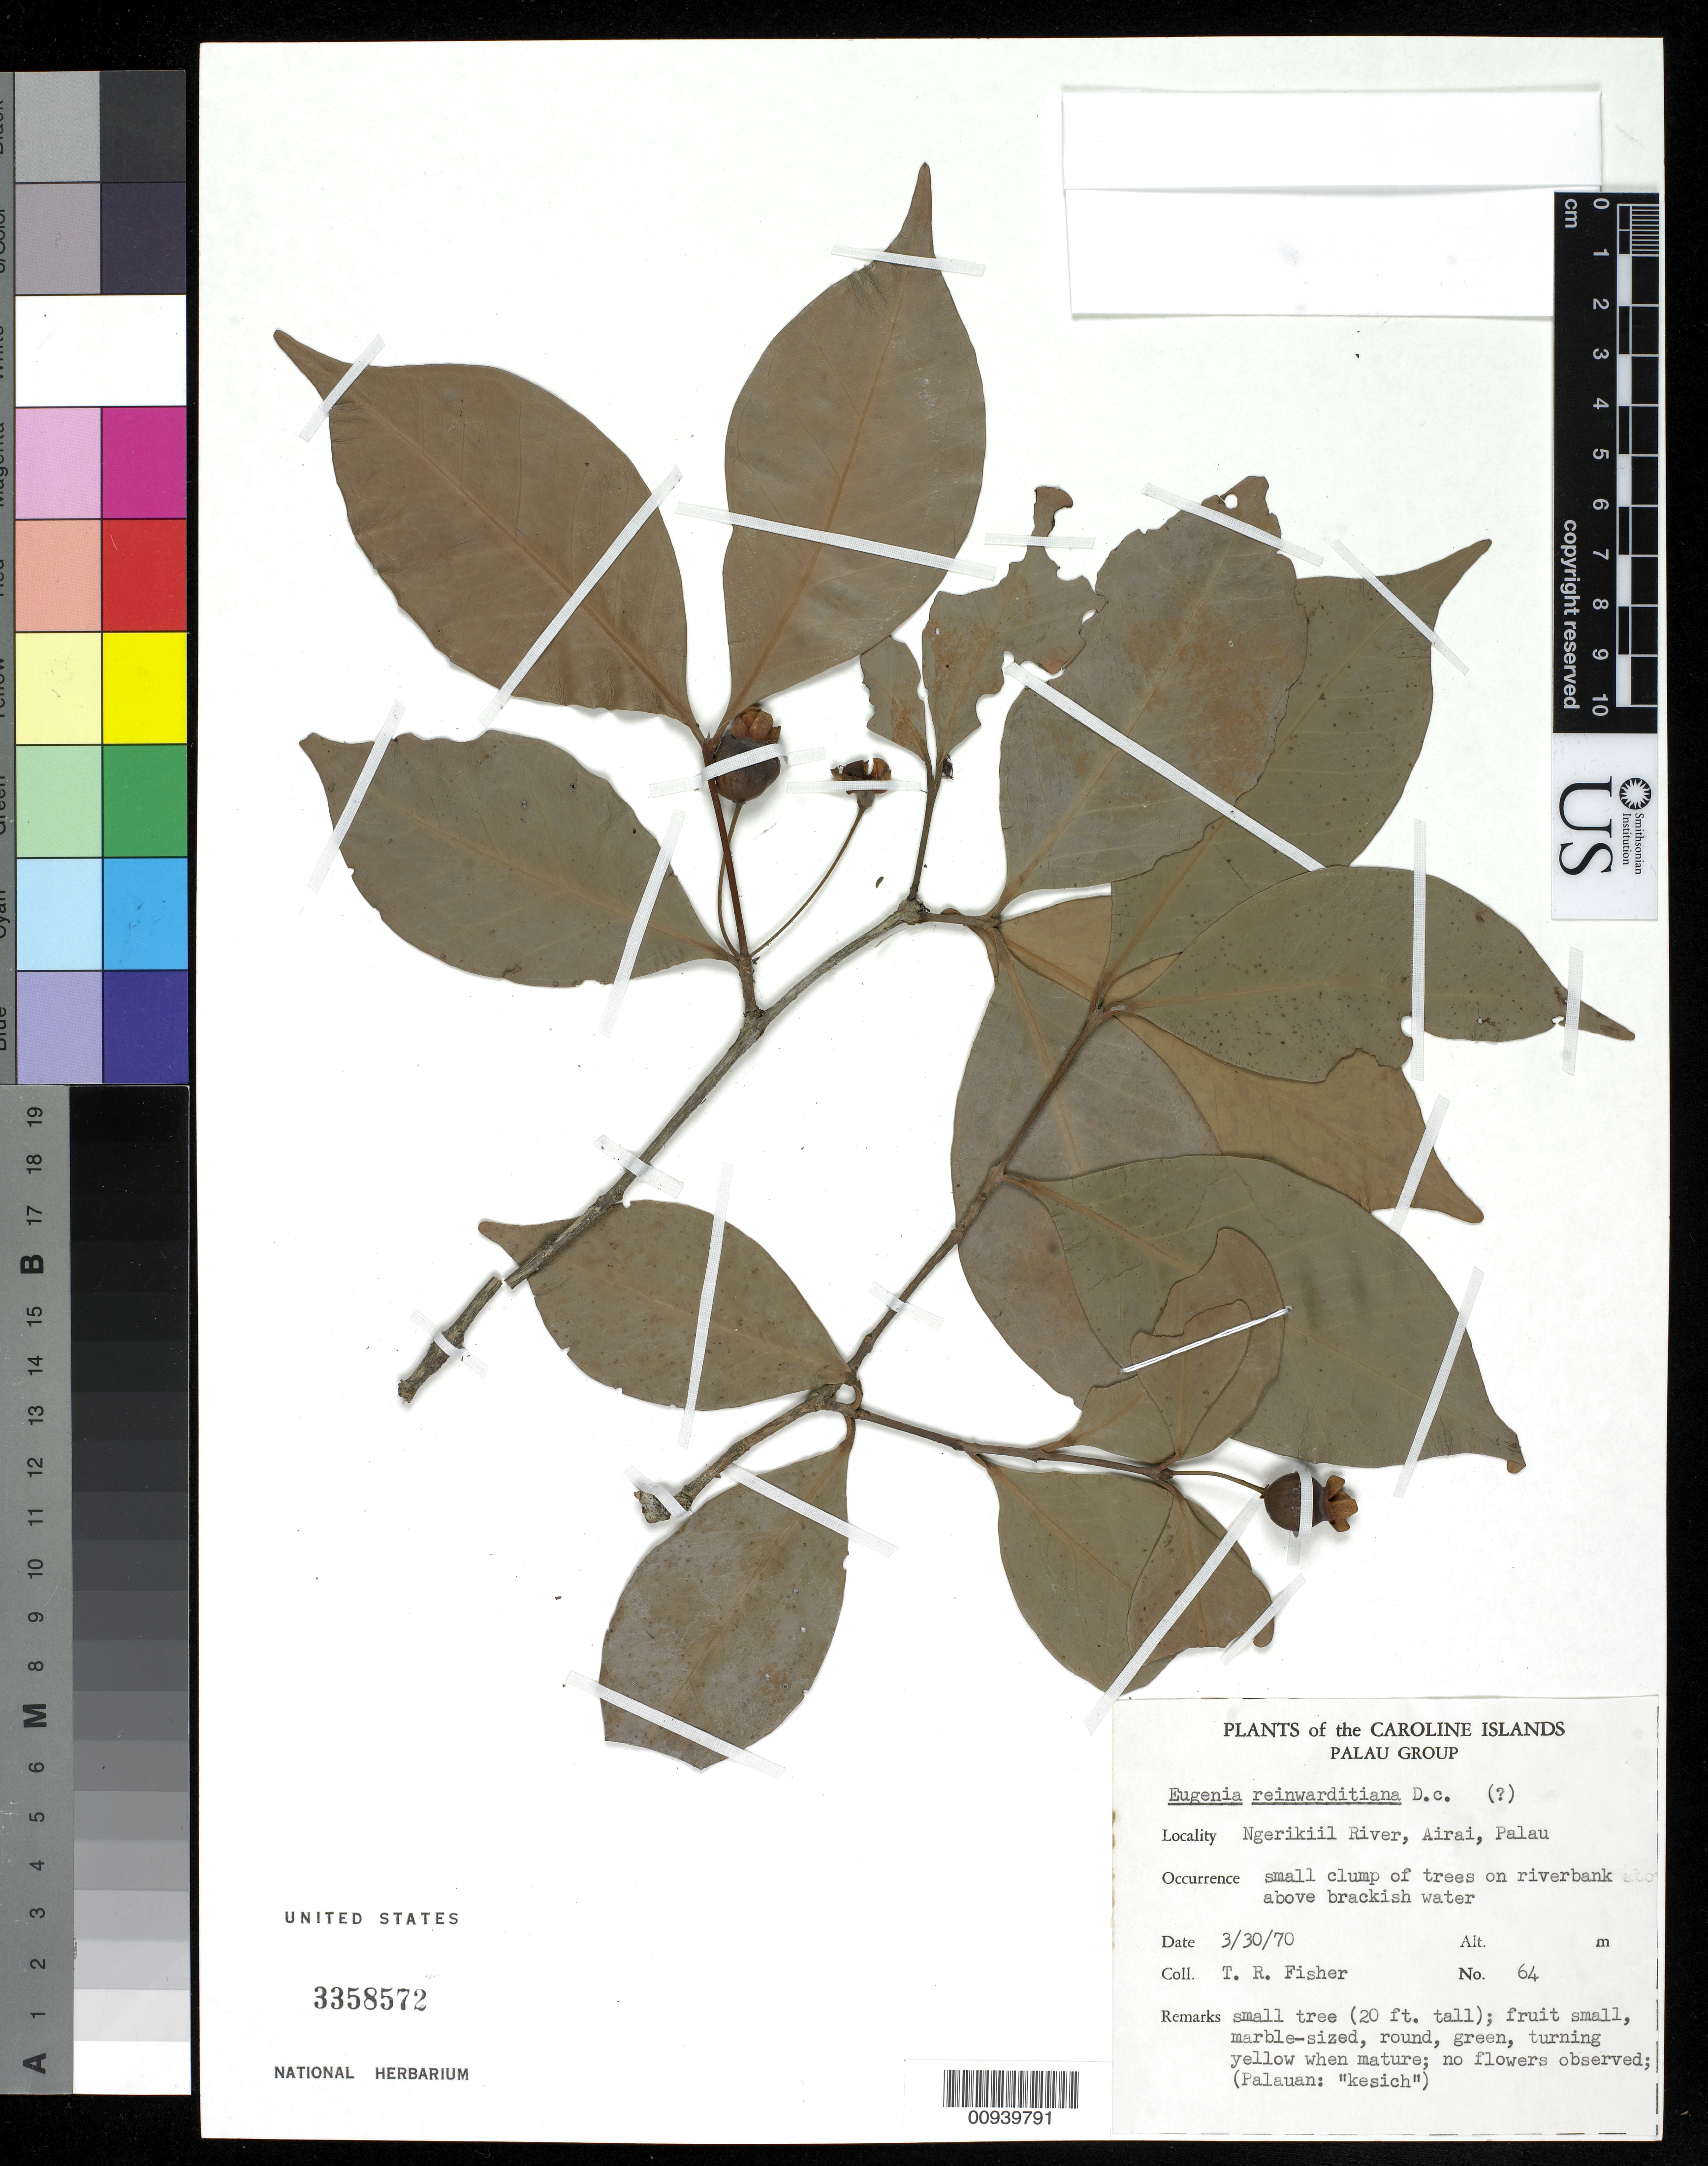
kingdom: Plantae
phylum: Tracheophyta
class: Magnoliopsida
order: Myrtales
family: Myrtaceae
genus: Eugenia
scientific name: Eugenia reinwardtiana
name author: (Blume) DC.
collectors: T. R. Fisher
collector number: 64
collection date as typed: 30 Mar 1970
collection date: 1970-03-30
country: Palau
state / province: Airai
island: Babeldaob [Babelthuap]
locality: Ngerikiil River, Airai, Palau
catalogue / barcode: US 3358572